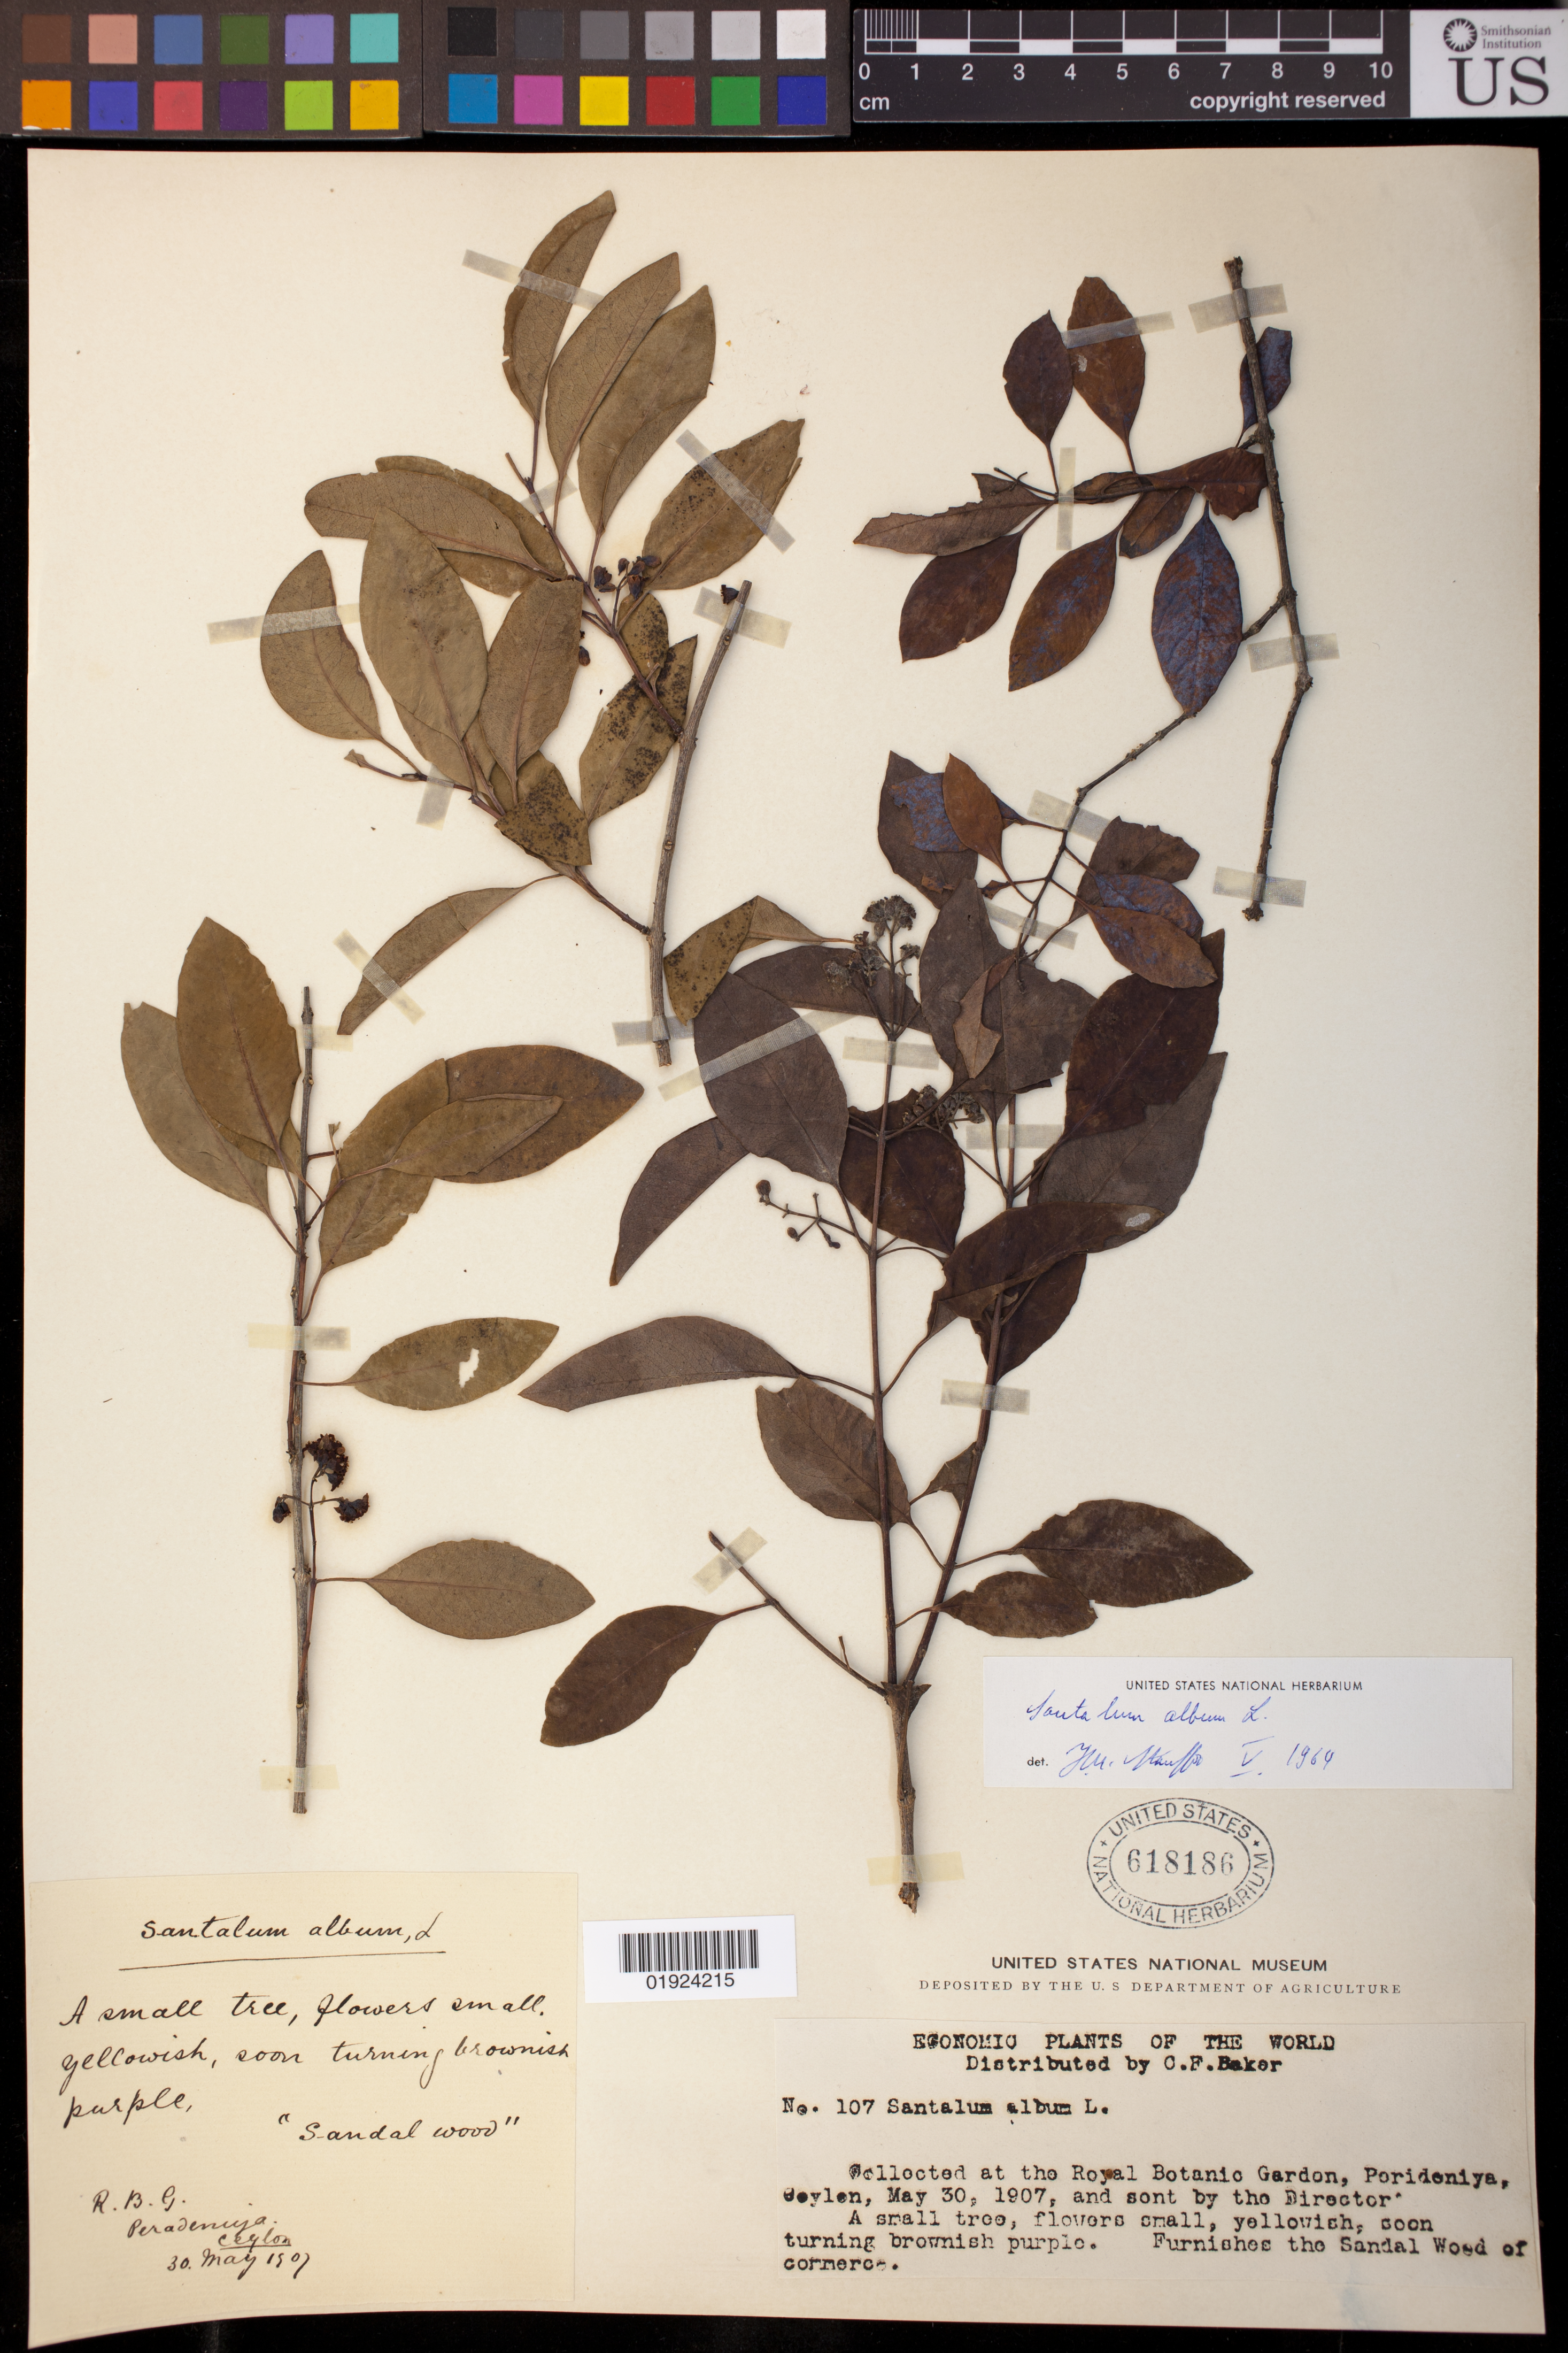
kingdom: Plantae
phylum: Tracheophyta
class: Magnoliopsida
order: Santalales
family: Santalaceae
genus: Santalum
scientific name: Santalum album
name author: L.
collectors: C. F. Baker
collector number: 107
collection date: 1907-05-30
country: Sri Lanka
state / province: Central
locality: Royal Botanic Garden, Peradeniya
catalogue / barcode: US 618186